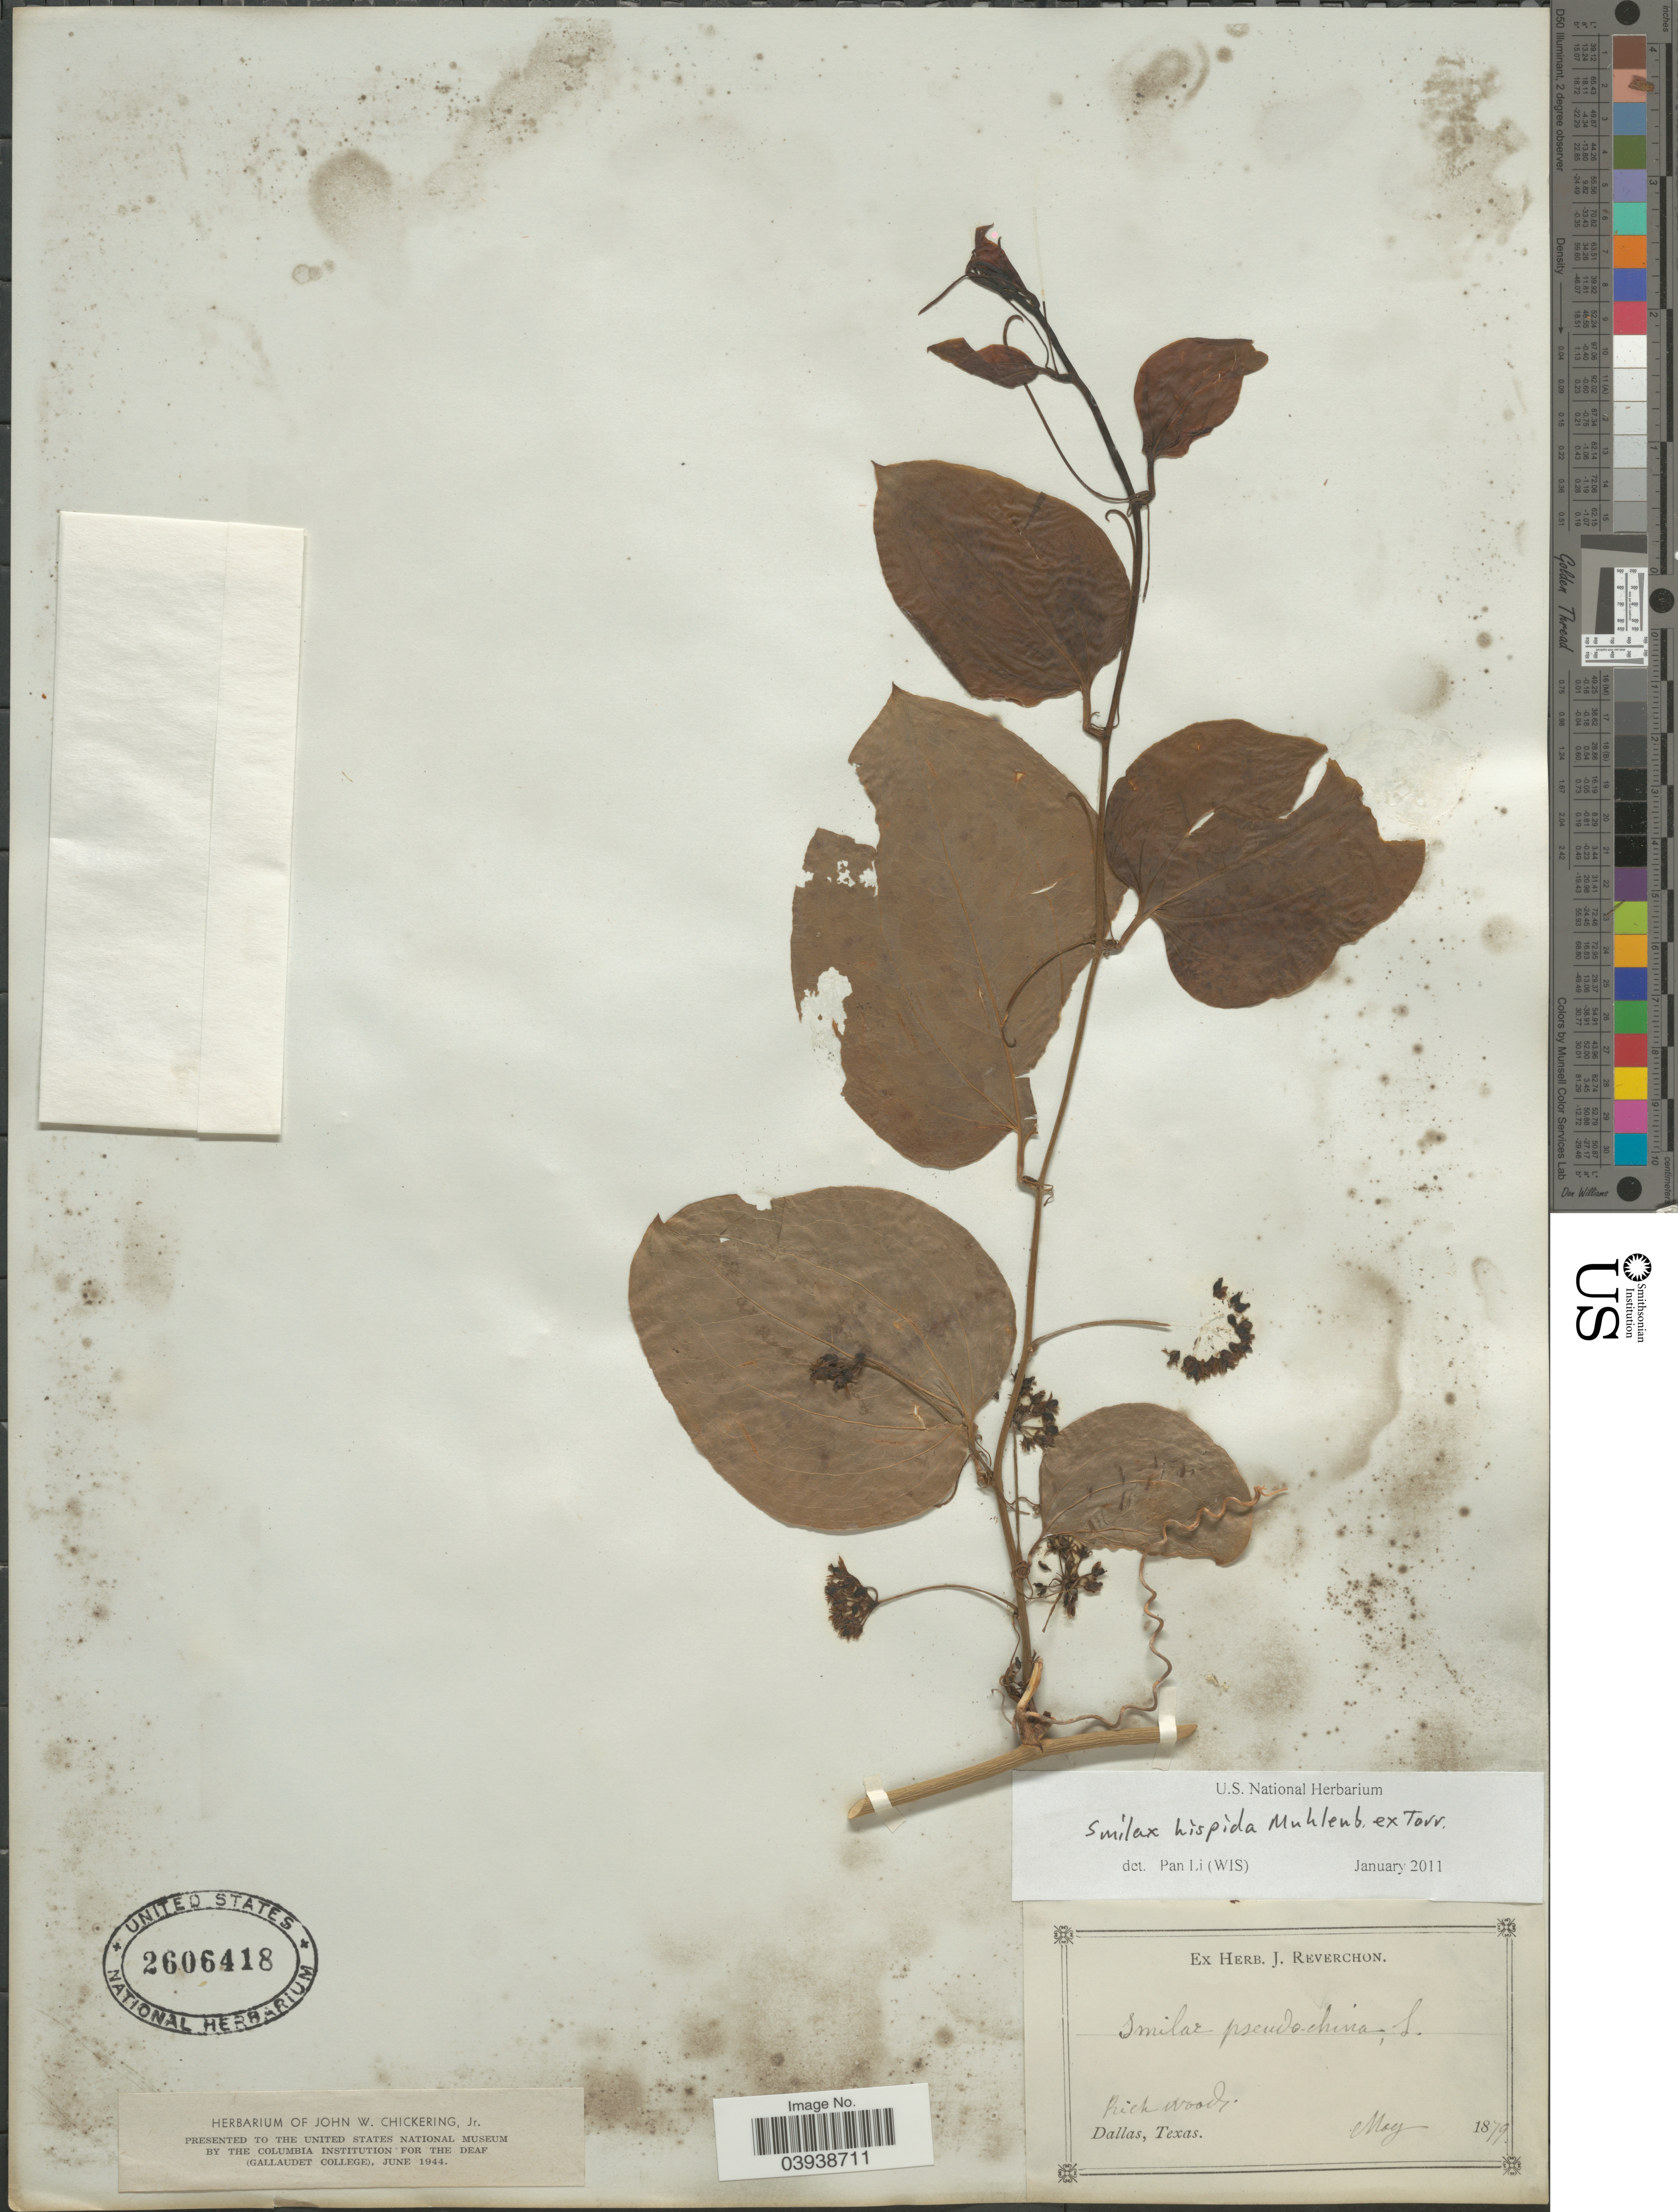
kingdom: Plantae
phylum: Tracheophyta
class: Liliopsida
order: Liliales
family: Smilacaceae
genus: Smilax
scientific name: Smilax hispida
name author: Raf.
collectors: J. Reverchon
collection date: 1879-05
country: United States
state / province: Texas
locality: Dallas.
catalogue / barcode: US 2606418